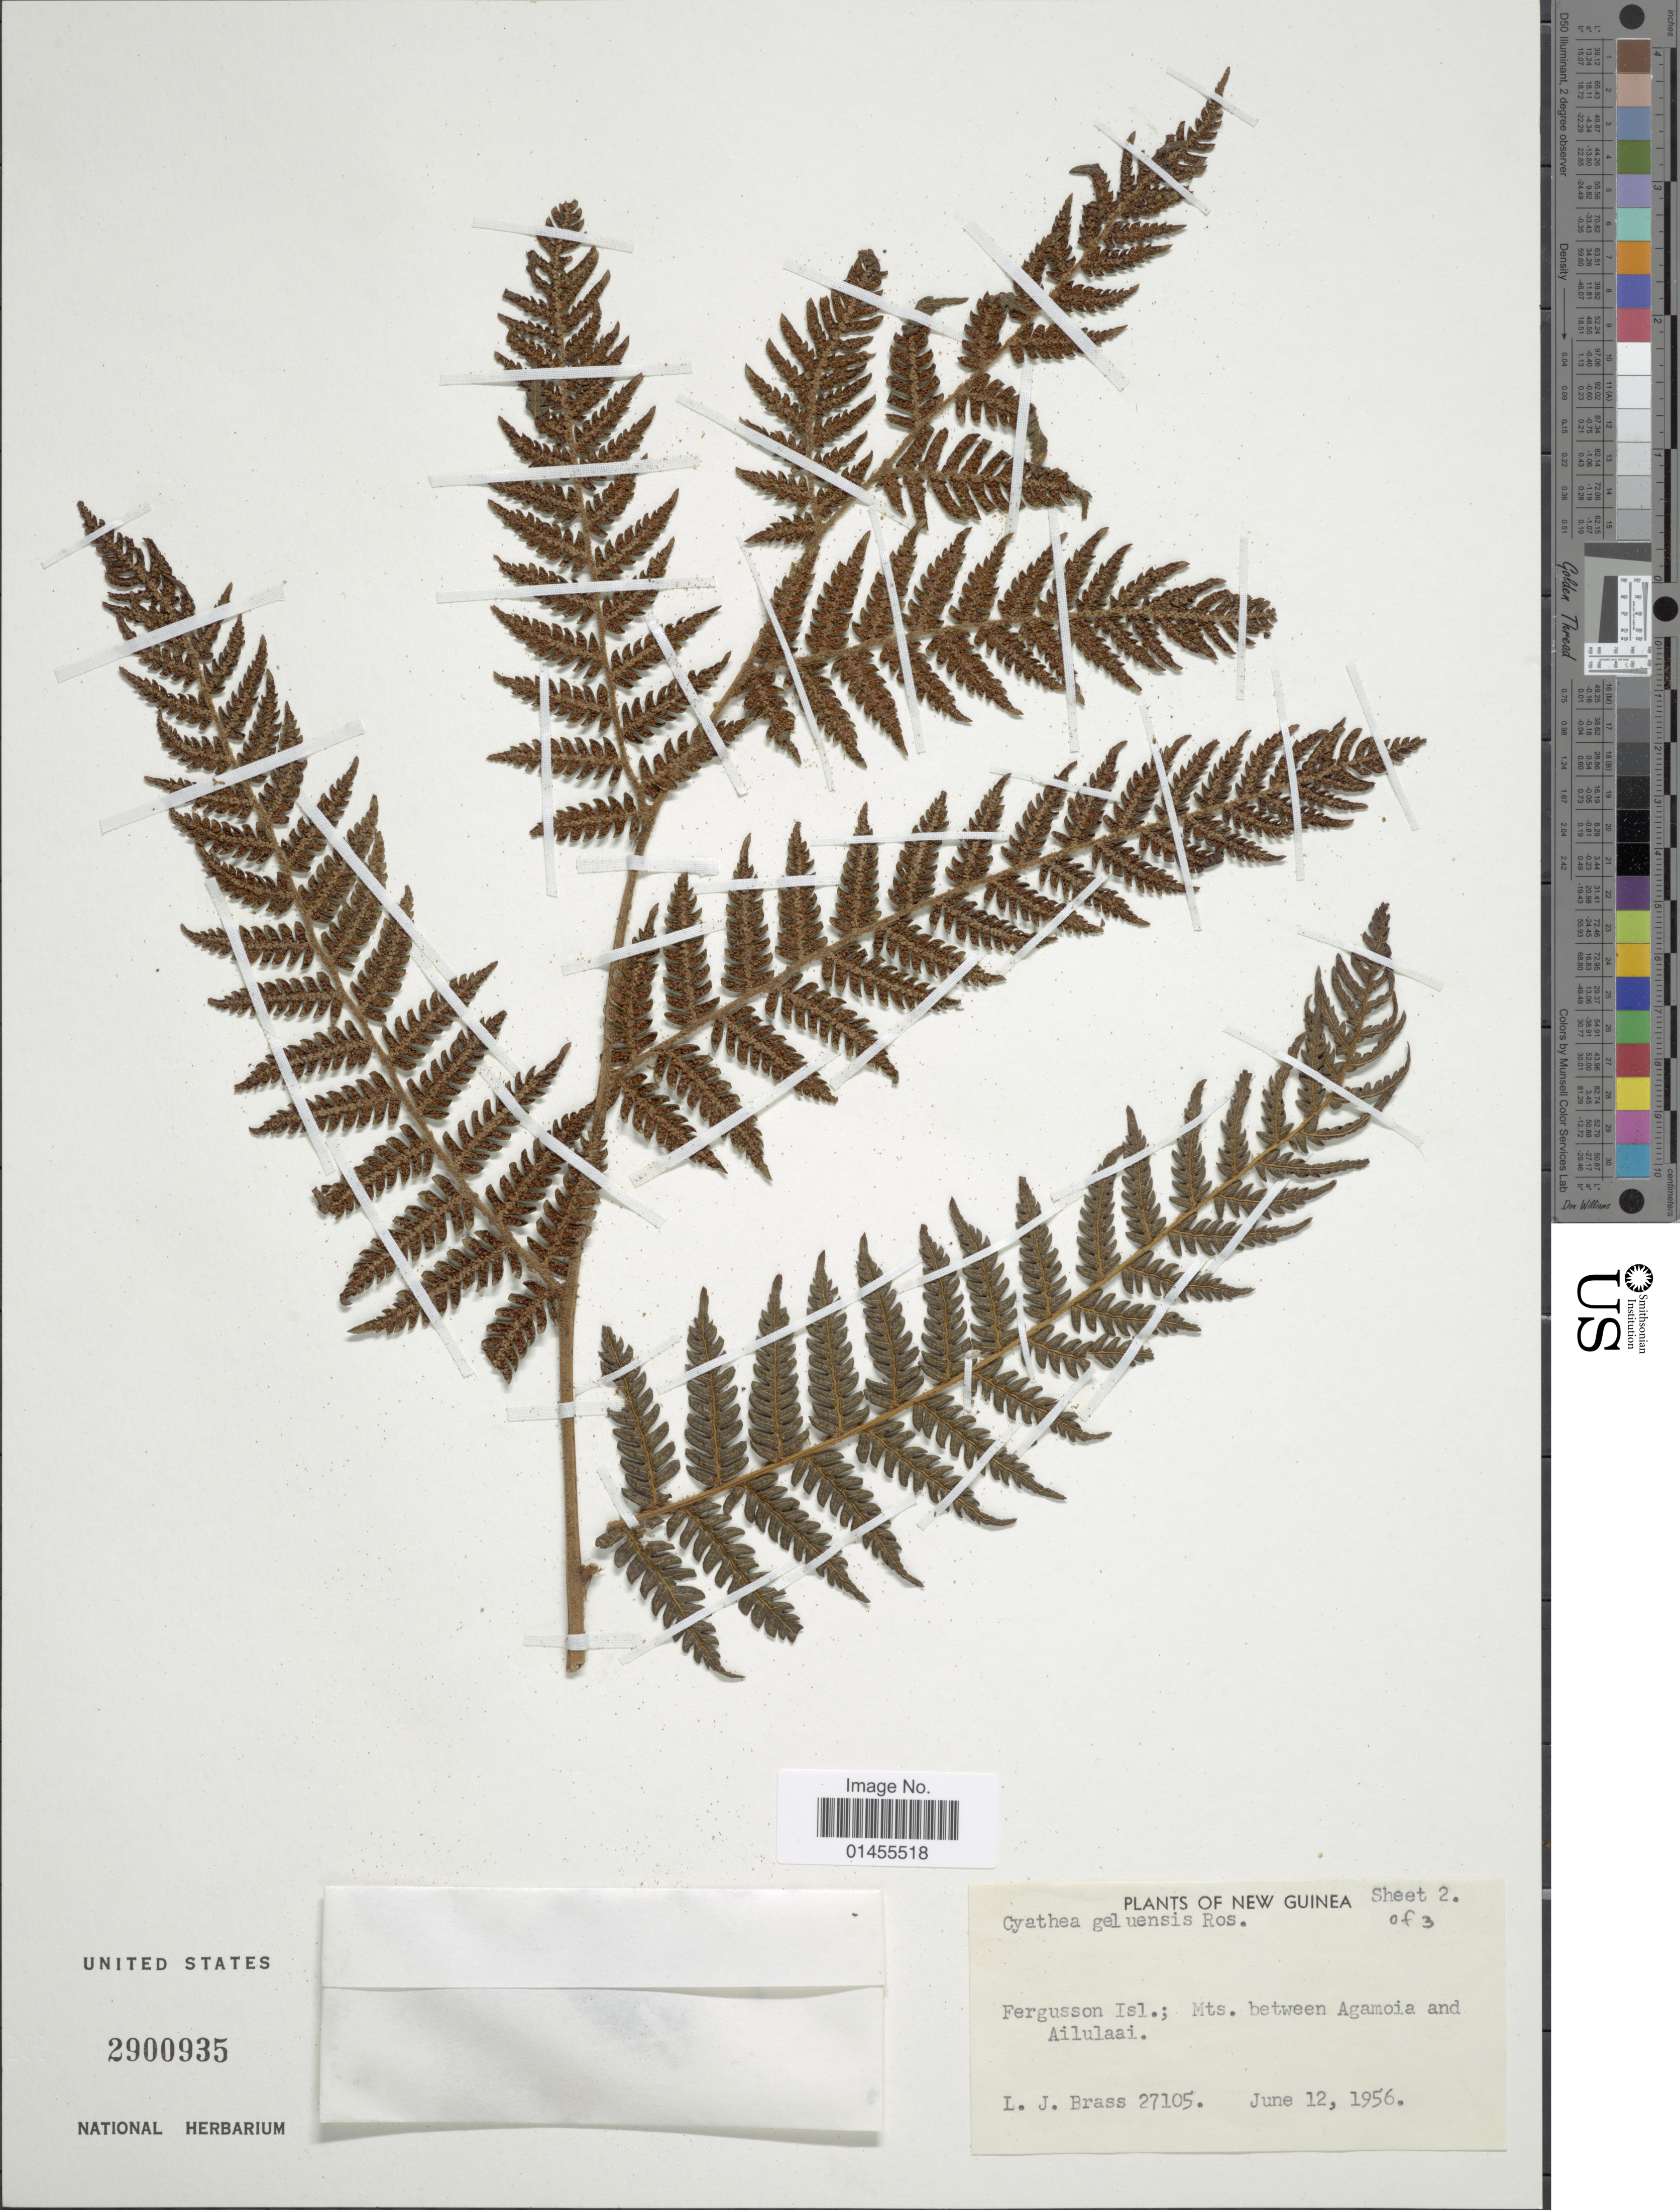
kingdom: Plantae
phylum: Tracheophyta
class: Polypodiopsida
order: Cyatheales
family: Cyatheaceae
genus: Alsophila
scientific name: Alsophila geluensis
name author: (Rosenst.) R.M. Tryon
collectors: L. J. Brass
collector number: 27105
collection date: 1956-06-12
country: Papua New Guinea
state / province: Milne Bay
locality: New Guinea. Fergusson Isl.; Mts. between Agamoia and Ailulaai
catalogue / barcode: US 2900935